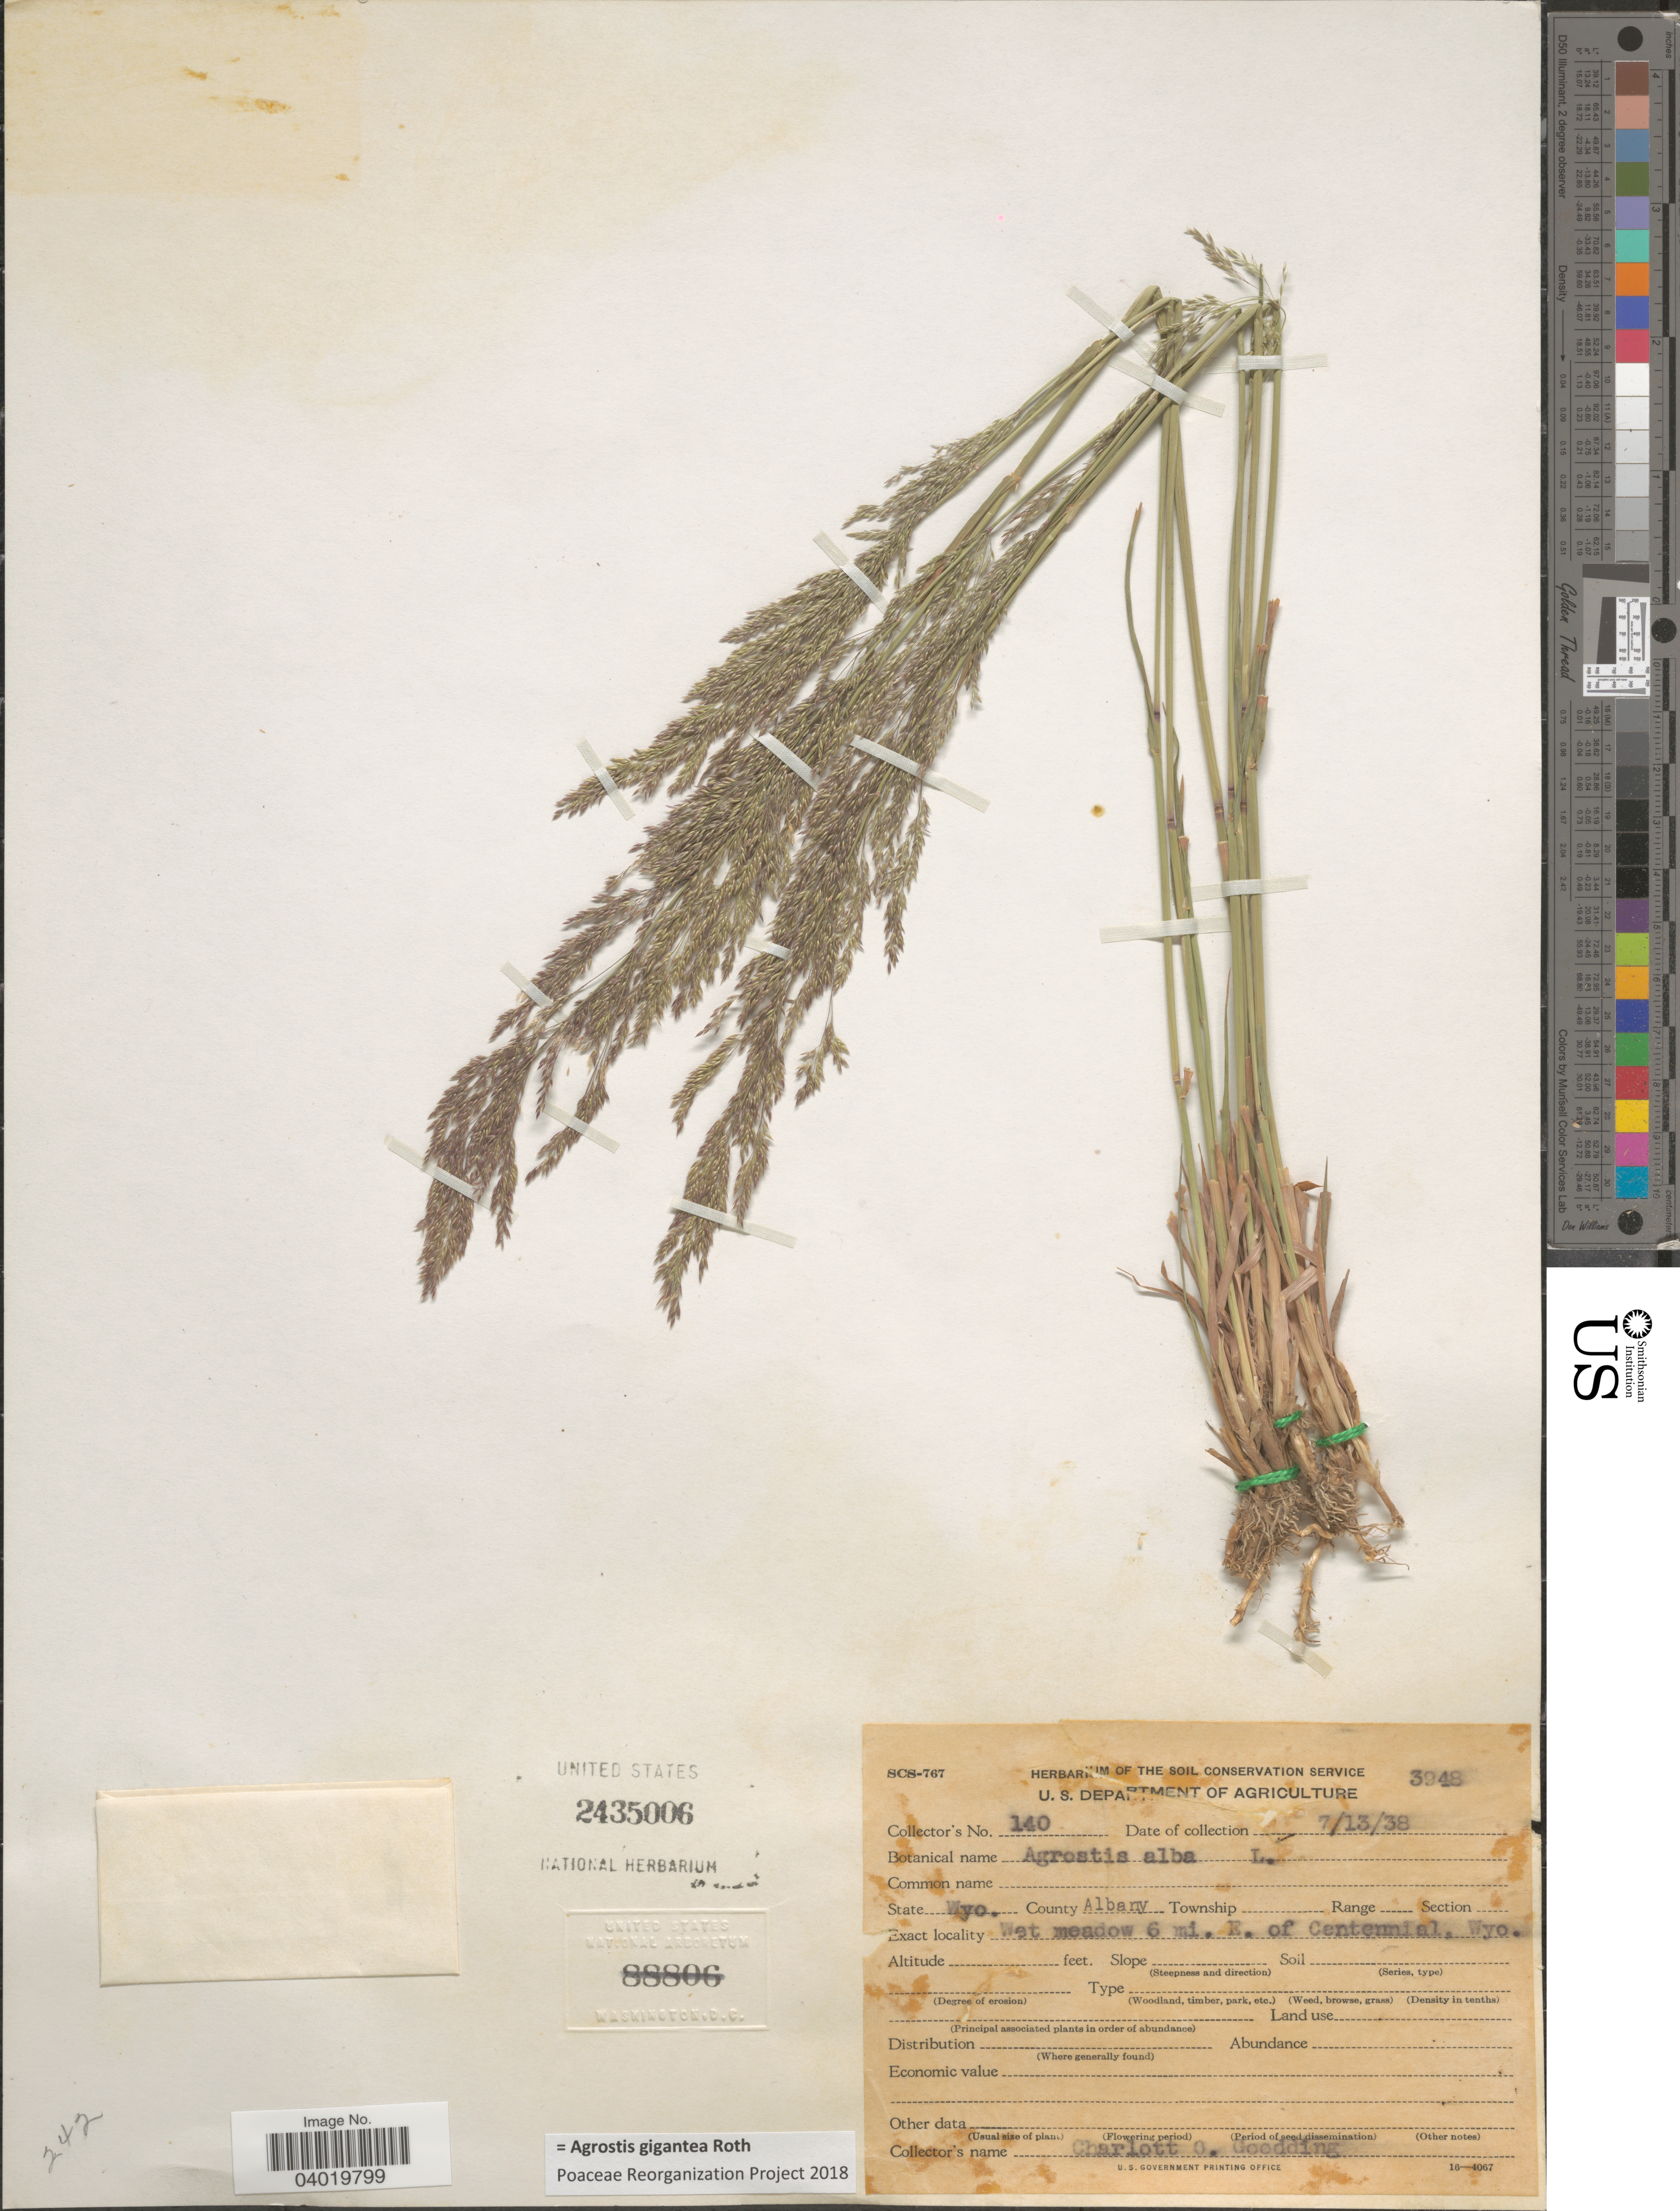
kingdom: Plantae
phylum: Tracheophyta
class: Liliopsida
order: Poales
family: Poaceae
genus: Agrostis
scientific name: Agrostis gigantea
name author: Roth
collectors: C. Goodding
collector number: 140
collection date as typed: Transcribed d/m/y: 13/7/38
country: United States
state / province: Wyoming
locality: County Albany. Wet meadow 6 mi. E. of Centennial.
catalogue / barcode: US 2435006